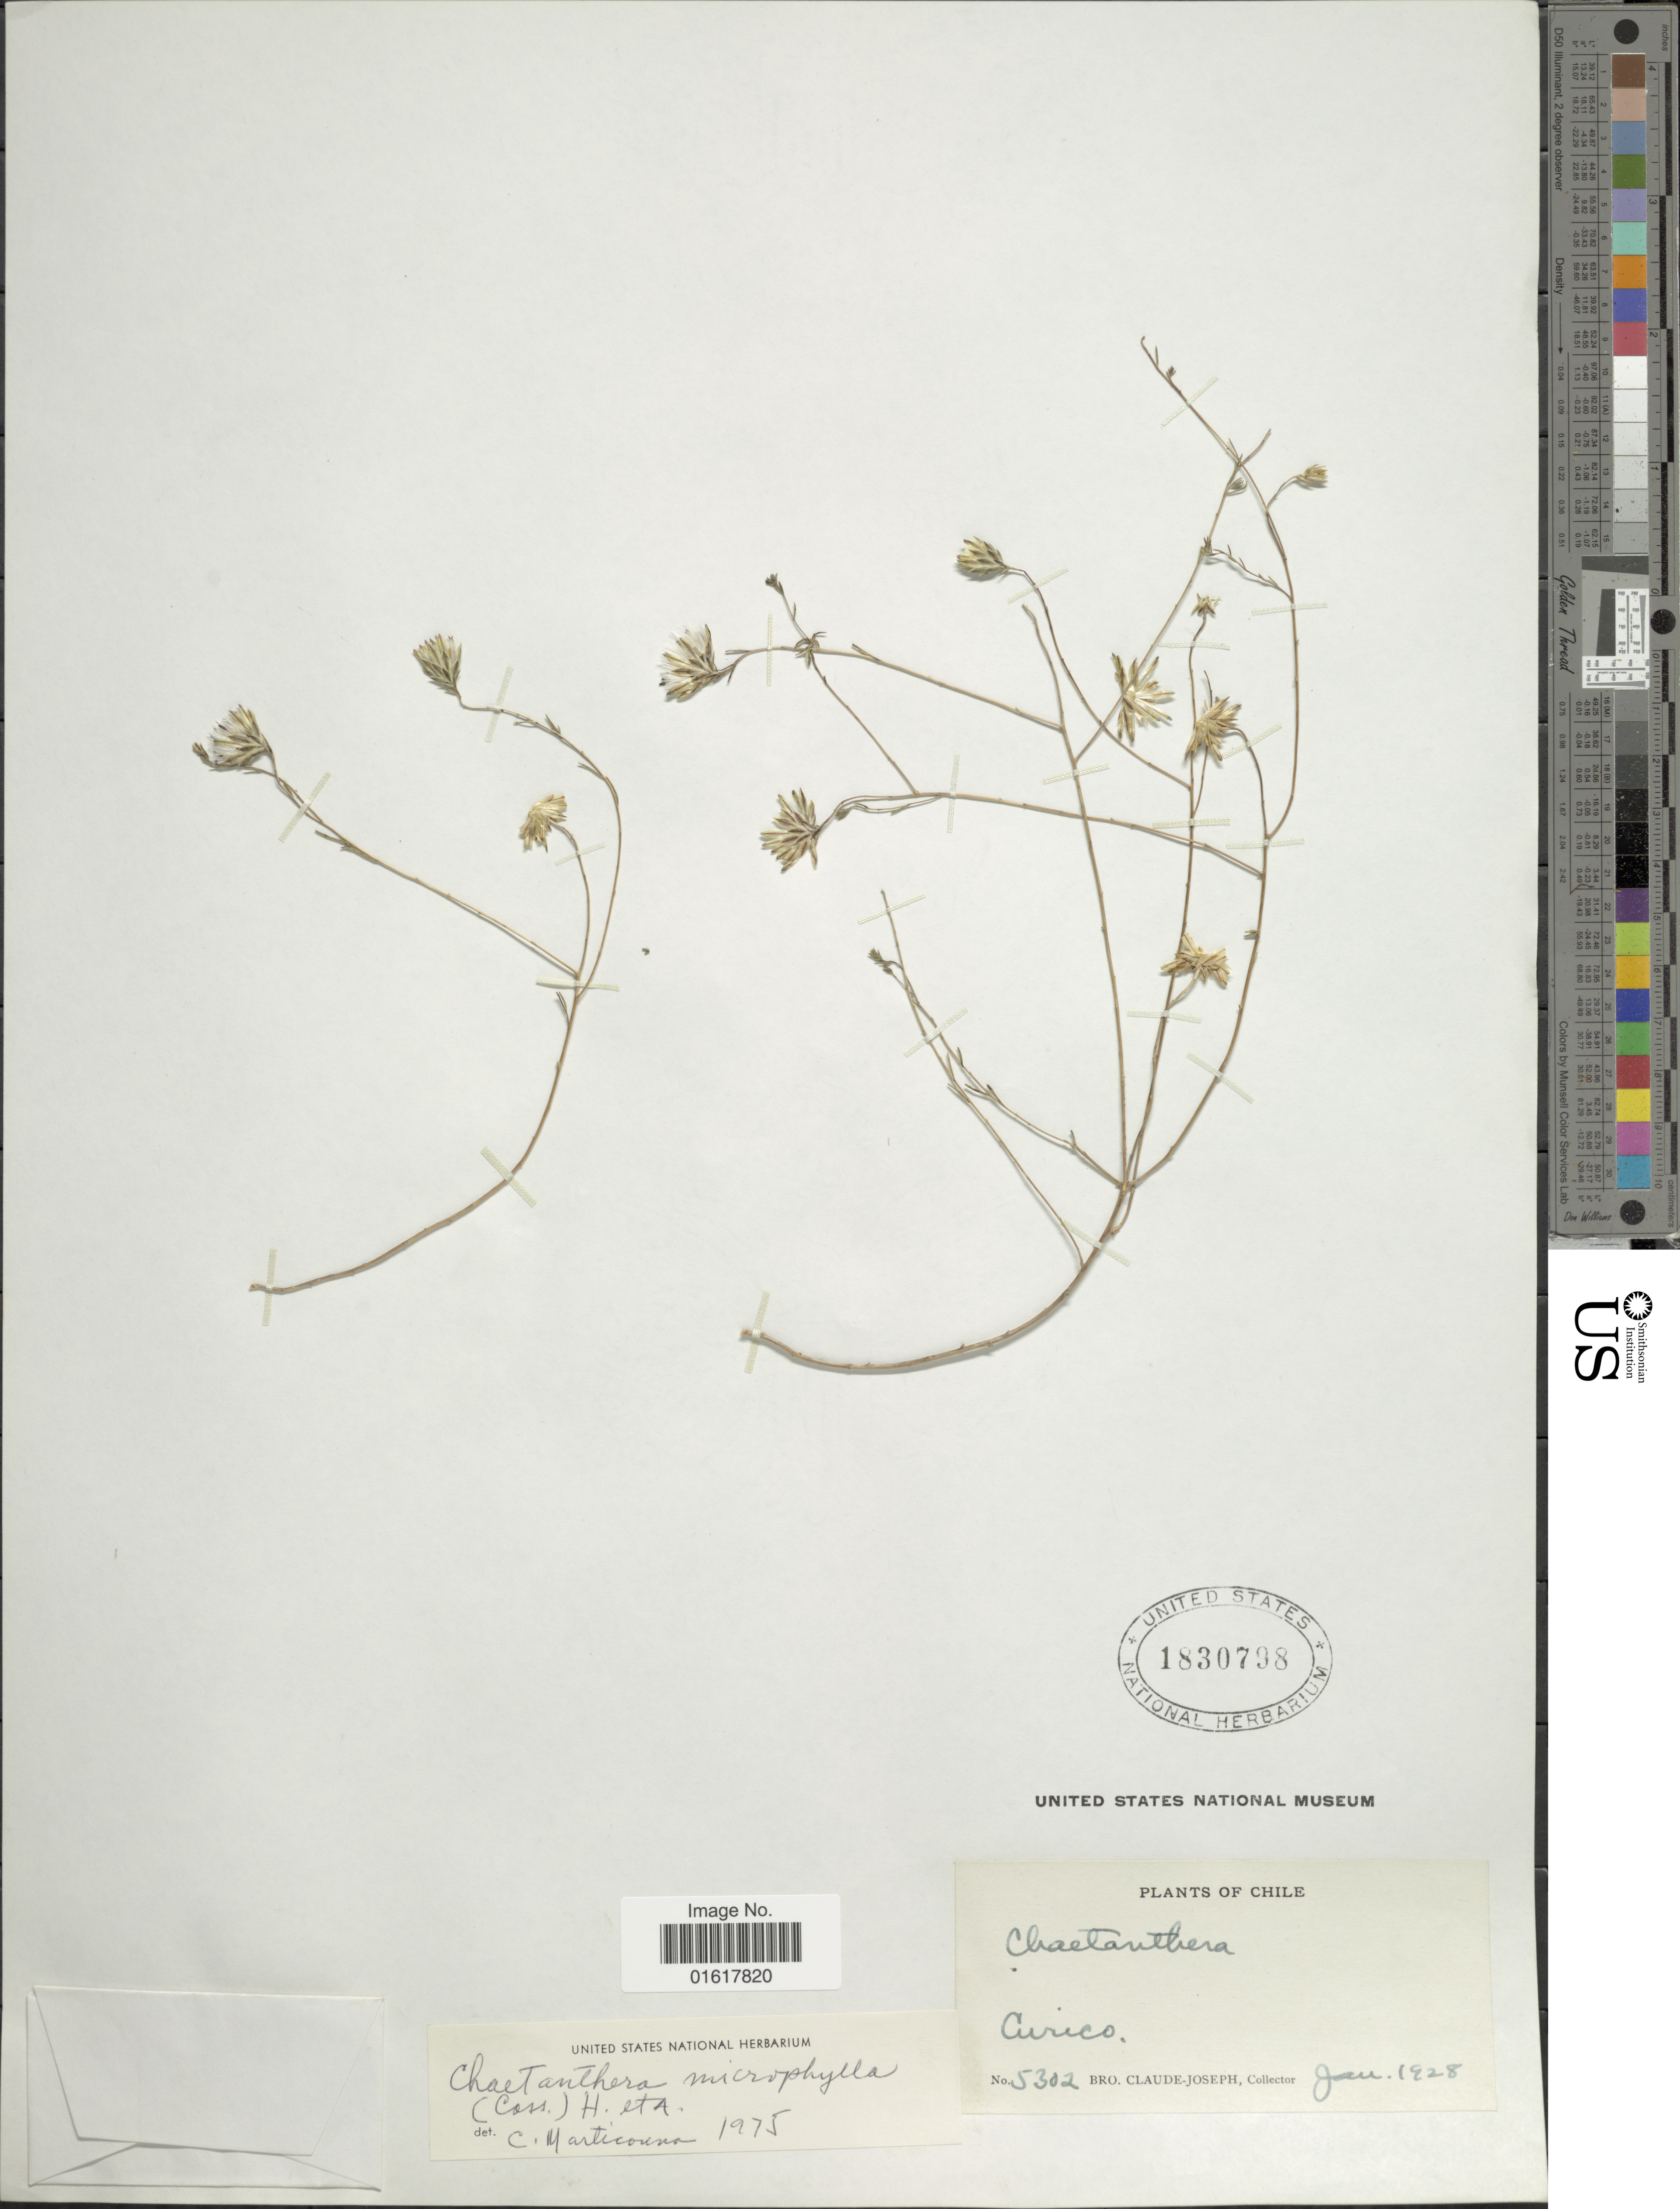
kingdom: Plantae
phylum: Tracheophyta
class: Magnoliopsida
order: Asterales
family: Asteraceae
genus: Chaetanthera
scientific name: Chaetanthera microphylla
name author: (Cass.) Hook. & Arn.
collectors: Bro. Claude-Joseph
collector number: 5302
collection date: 1928-01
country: Chile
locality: Curico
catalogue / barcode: US 1830798